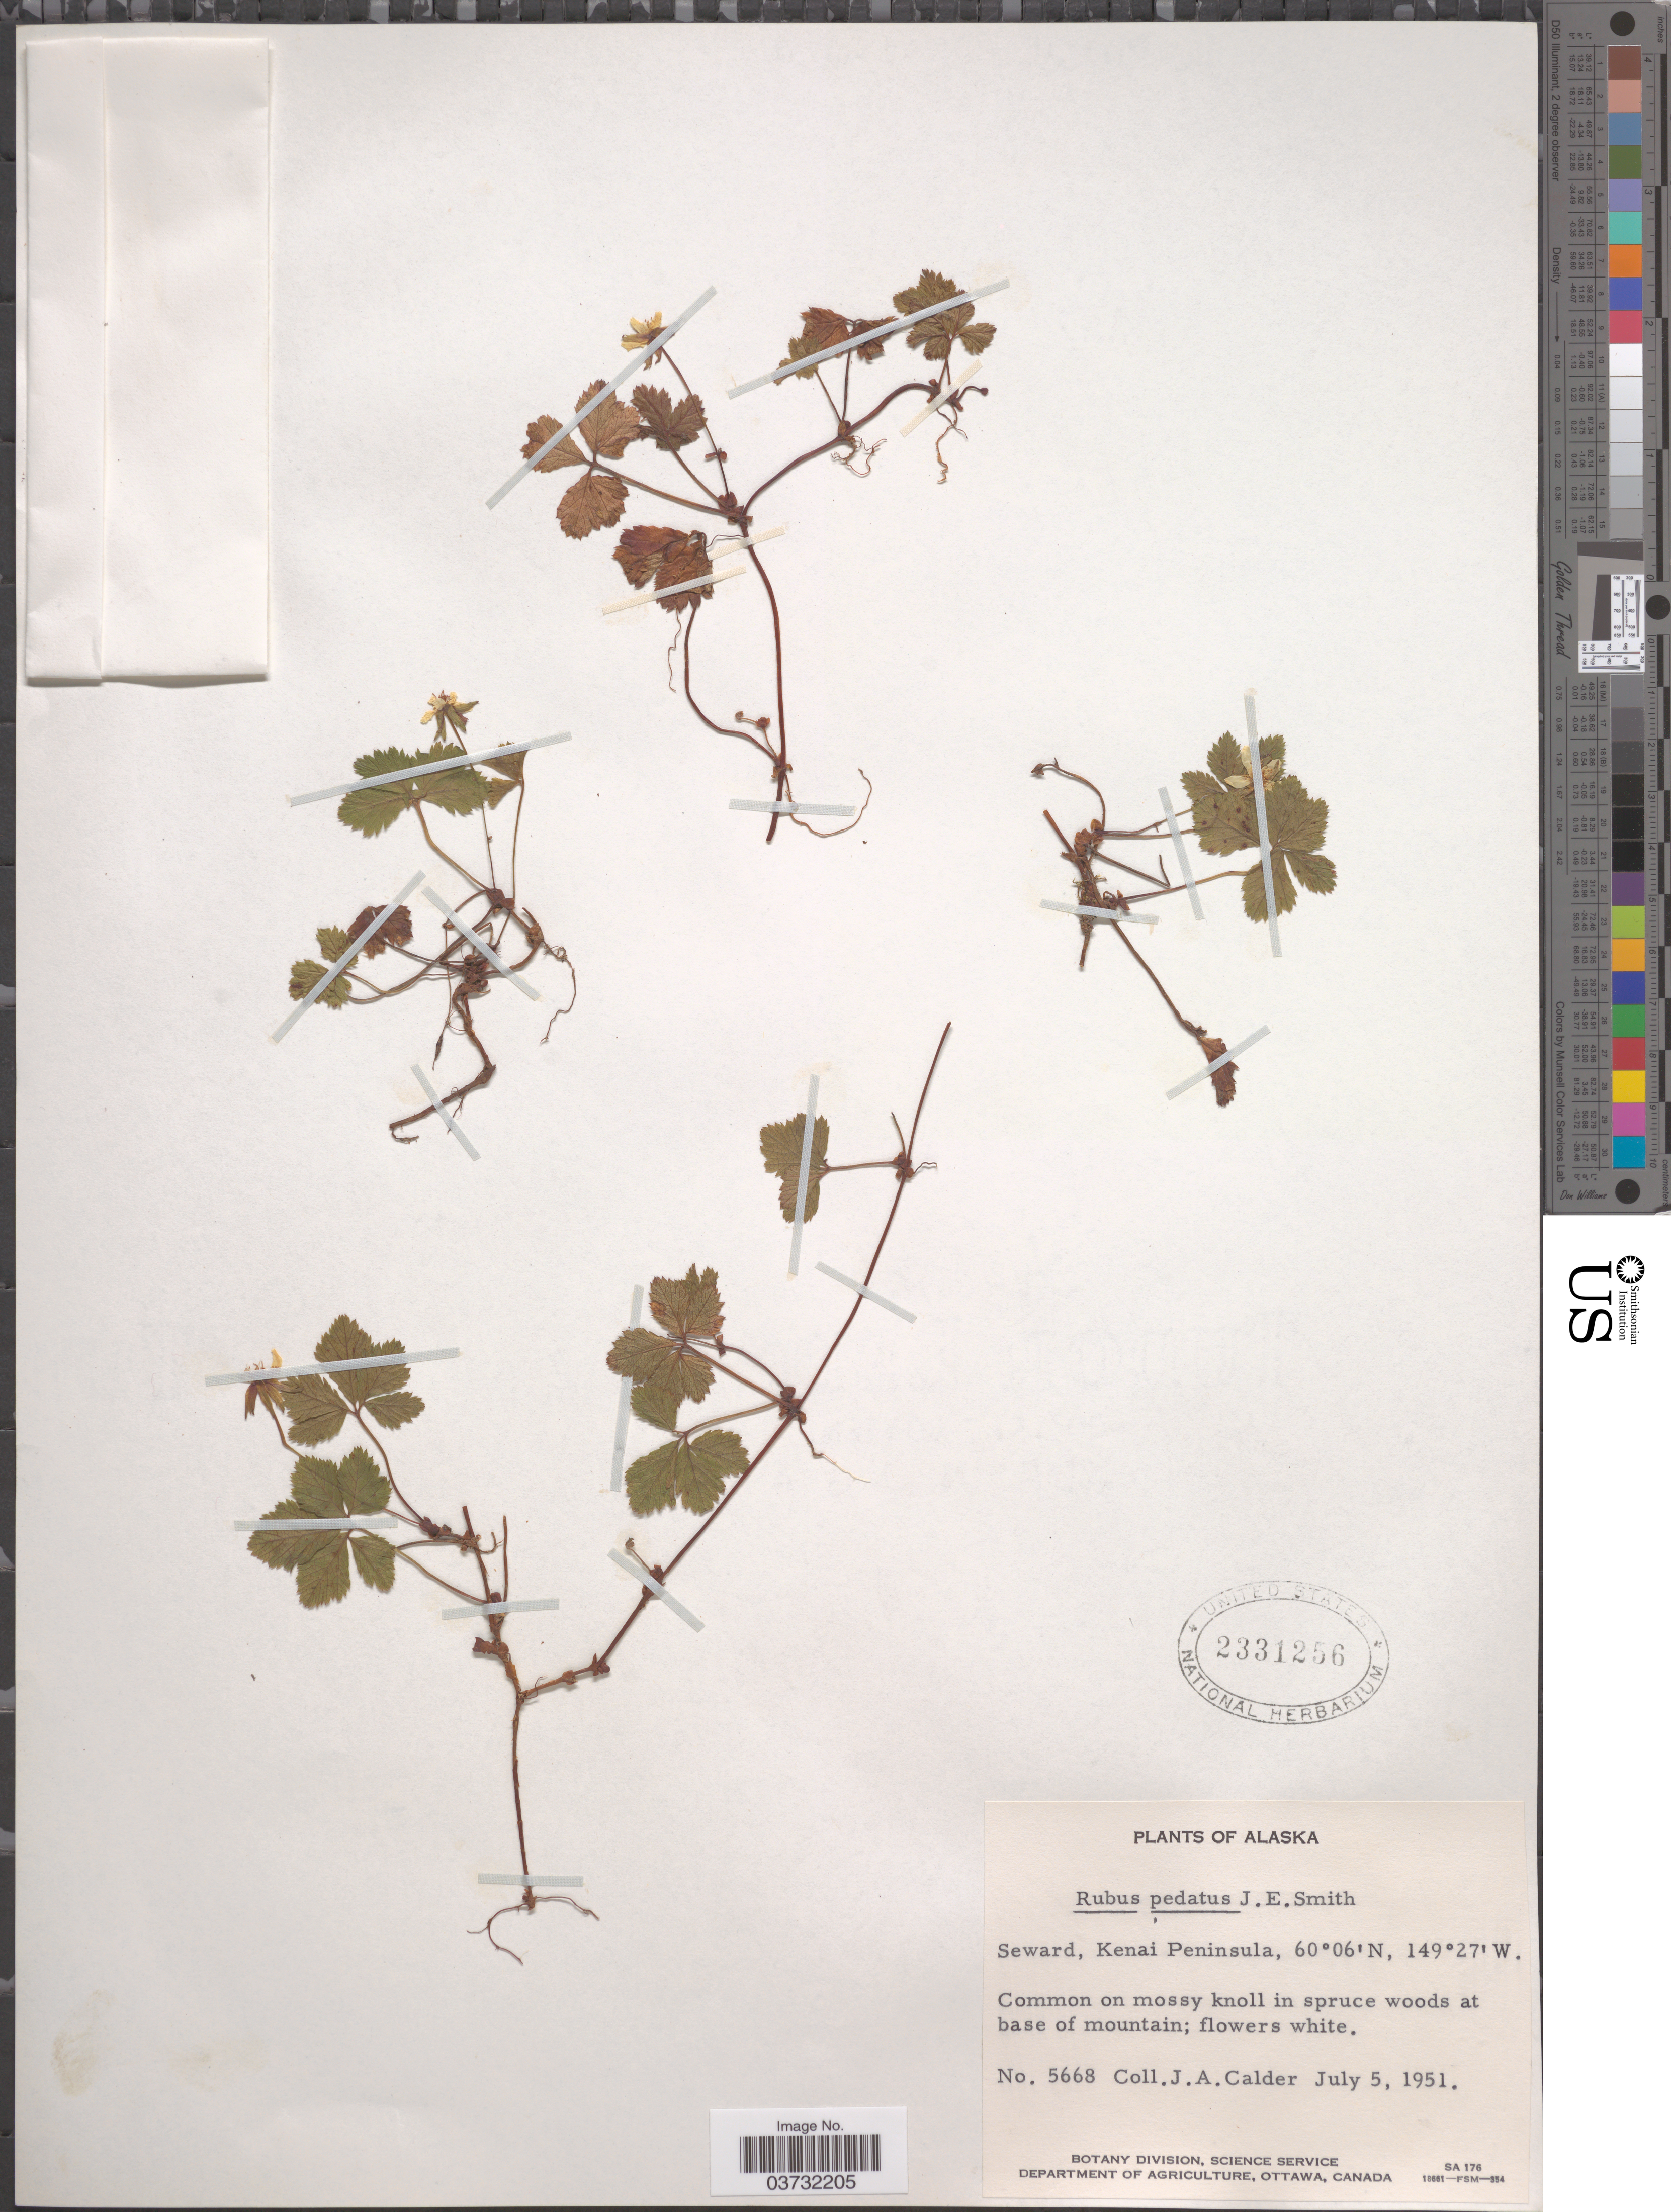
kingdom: Plantae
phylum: Tracheophyta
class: Magnoliopsida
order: Rosales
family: Rosaceae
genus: Rubus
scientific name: Rubus pedatus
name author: Sm.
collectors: J. A. Calder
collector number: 5668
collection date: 1951-07-05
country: United States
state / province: Alaska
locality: Seward, Kenai Peninsula.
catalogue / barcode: US 2331256